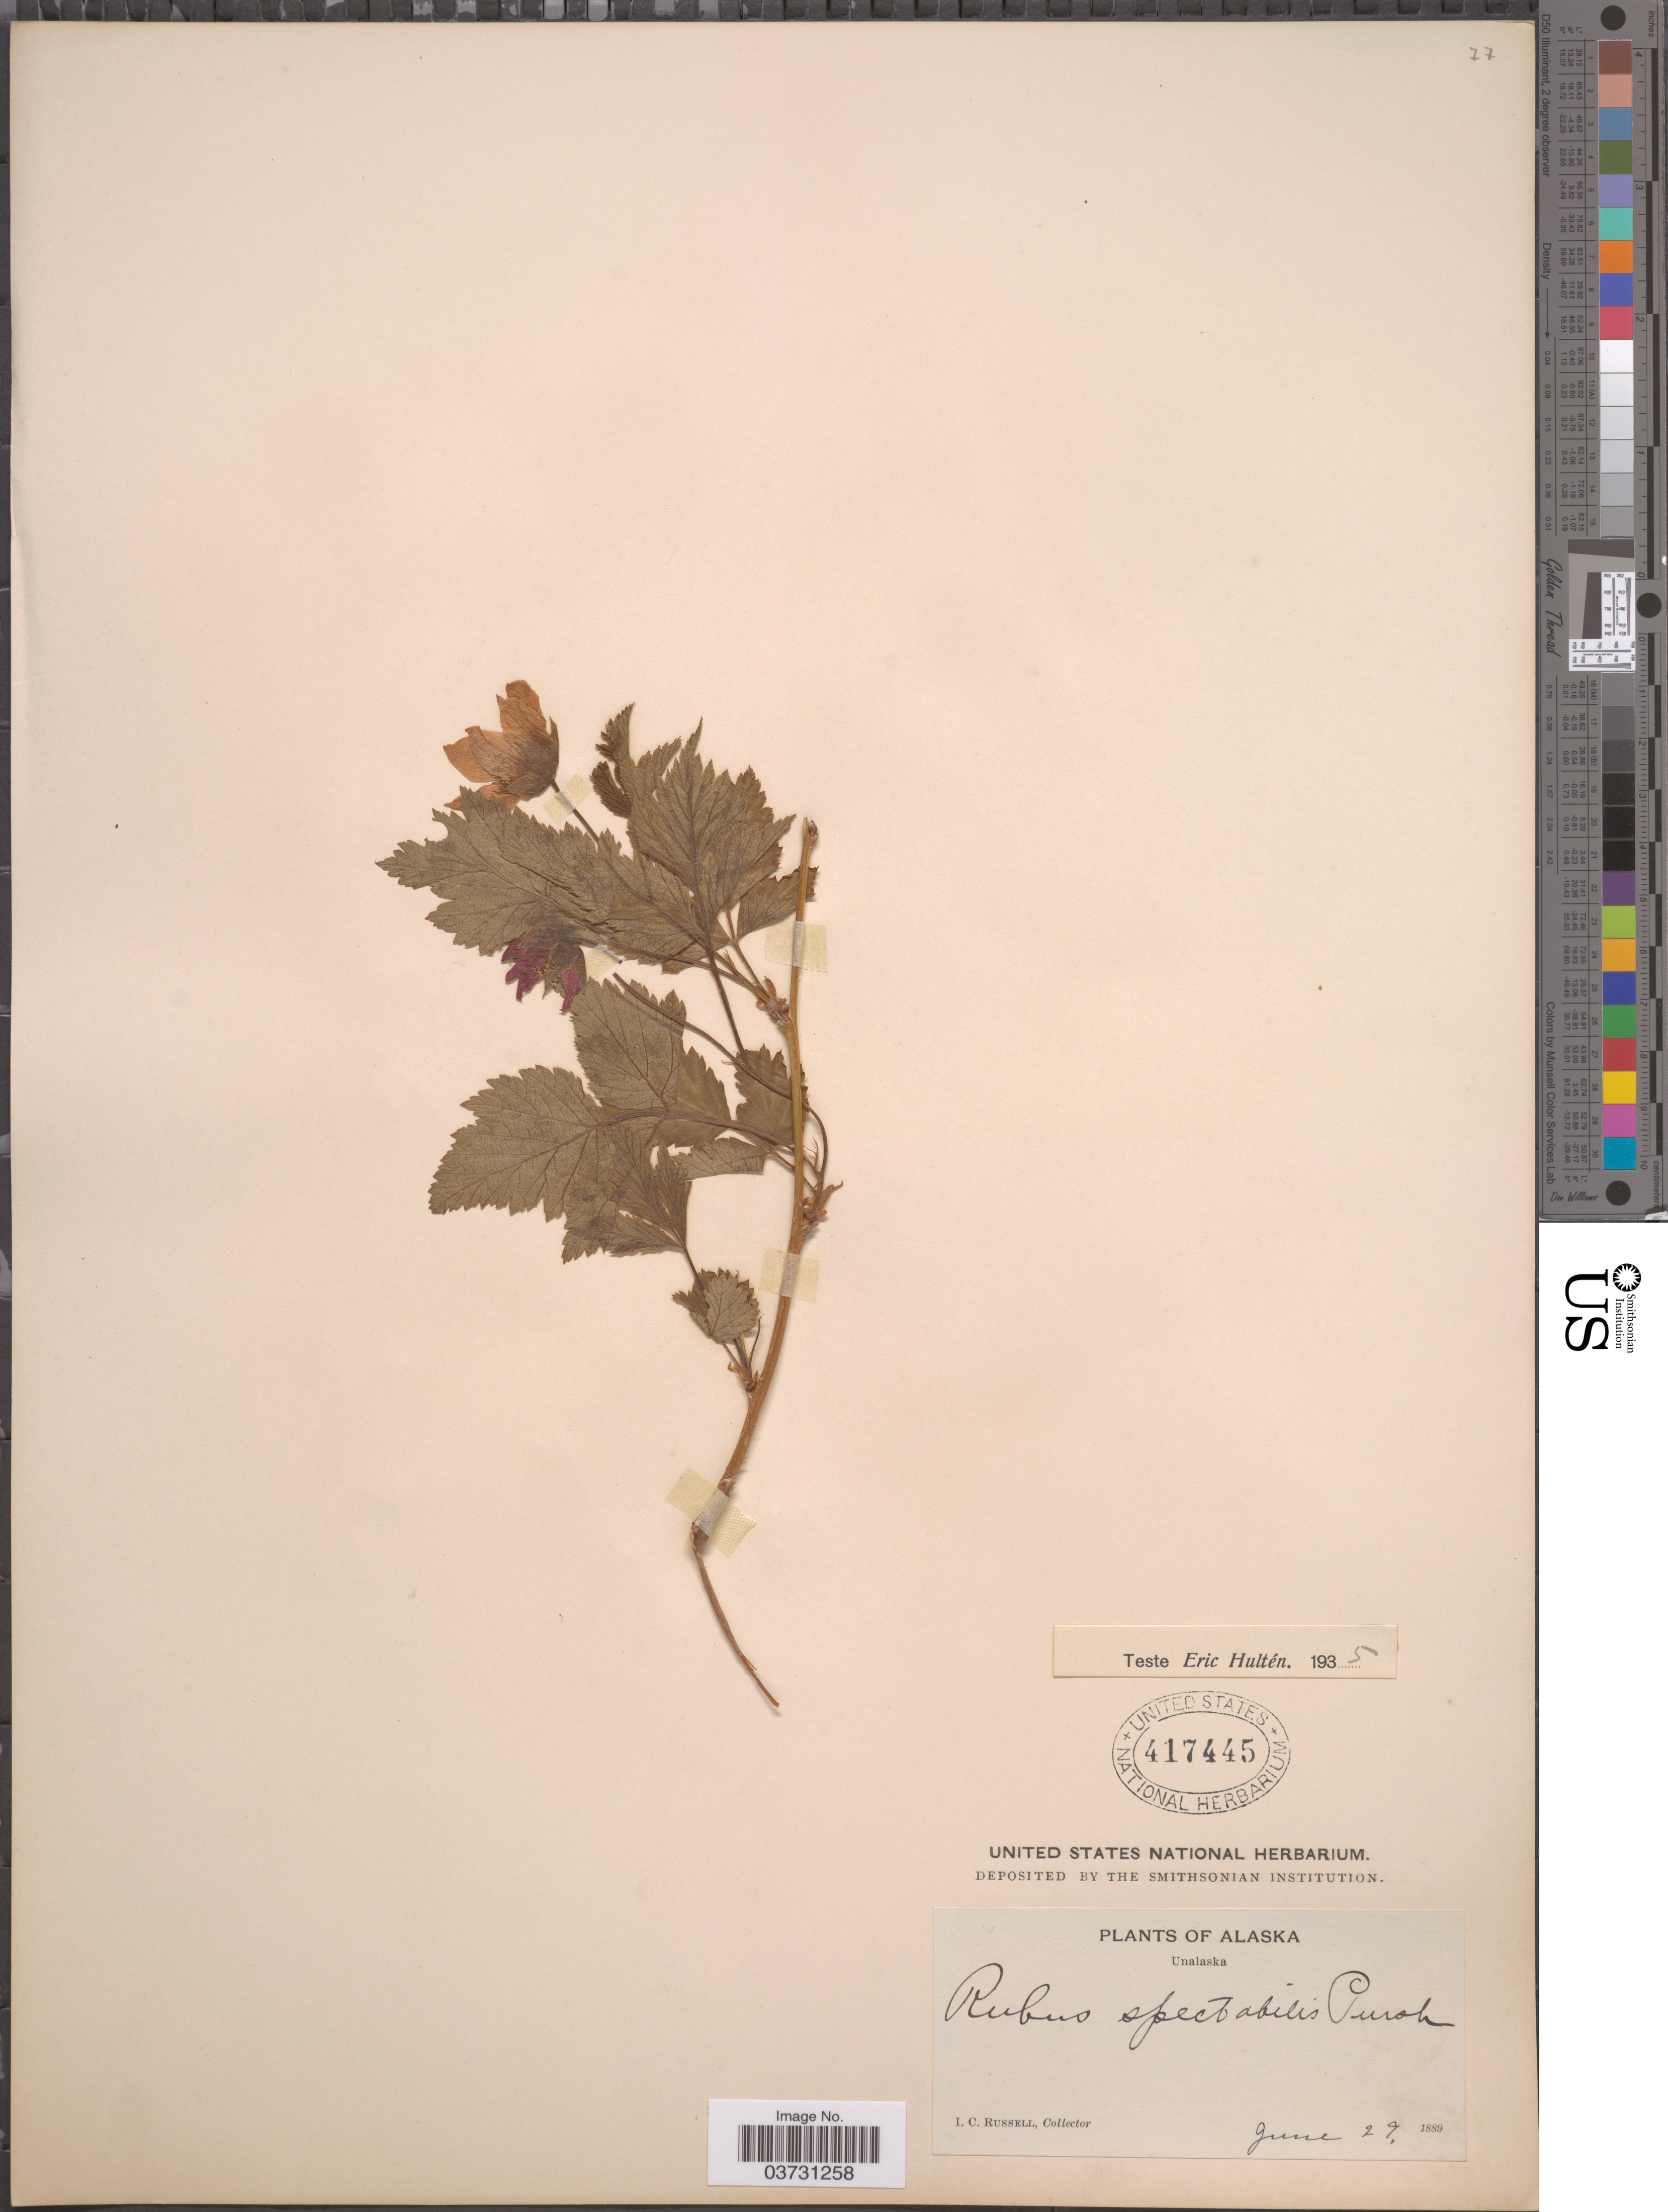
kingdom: Plantae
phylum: Tracheophyta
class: Magnoliopsida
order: Rosales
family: Rosaceae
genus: Rubus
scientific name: Rubus spectabilis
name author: Pursh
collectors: I. C. Russell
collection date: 1889-06-29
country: United States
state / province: Alaska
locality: Unalaska.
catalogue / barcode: US 417445